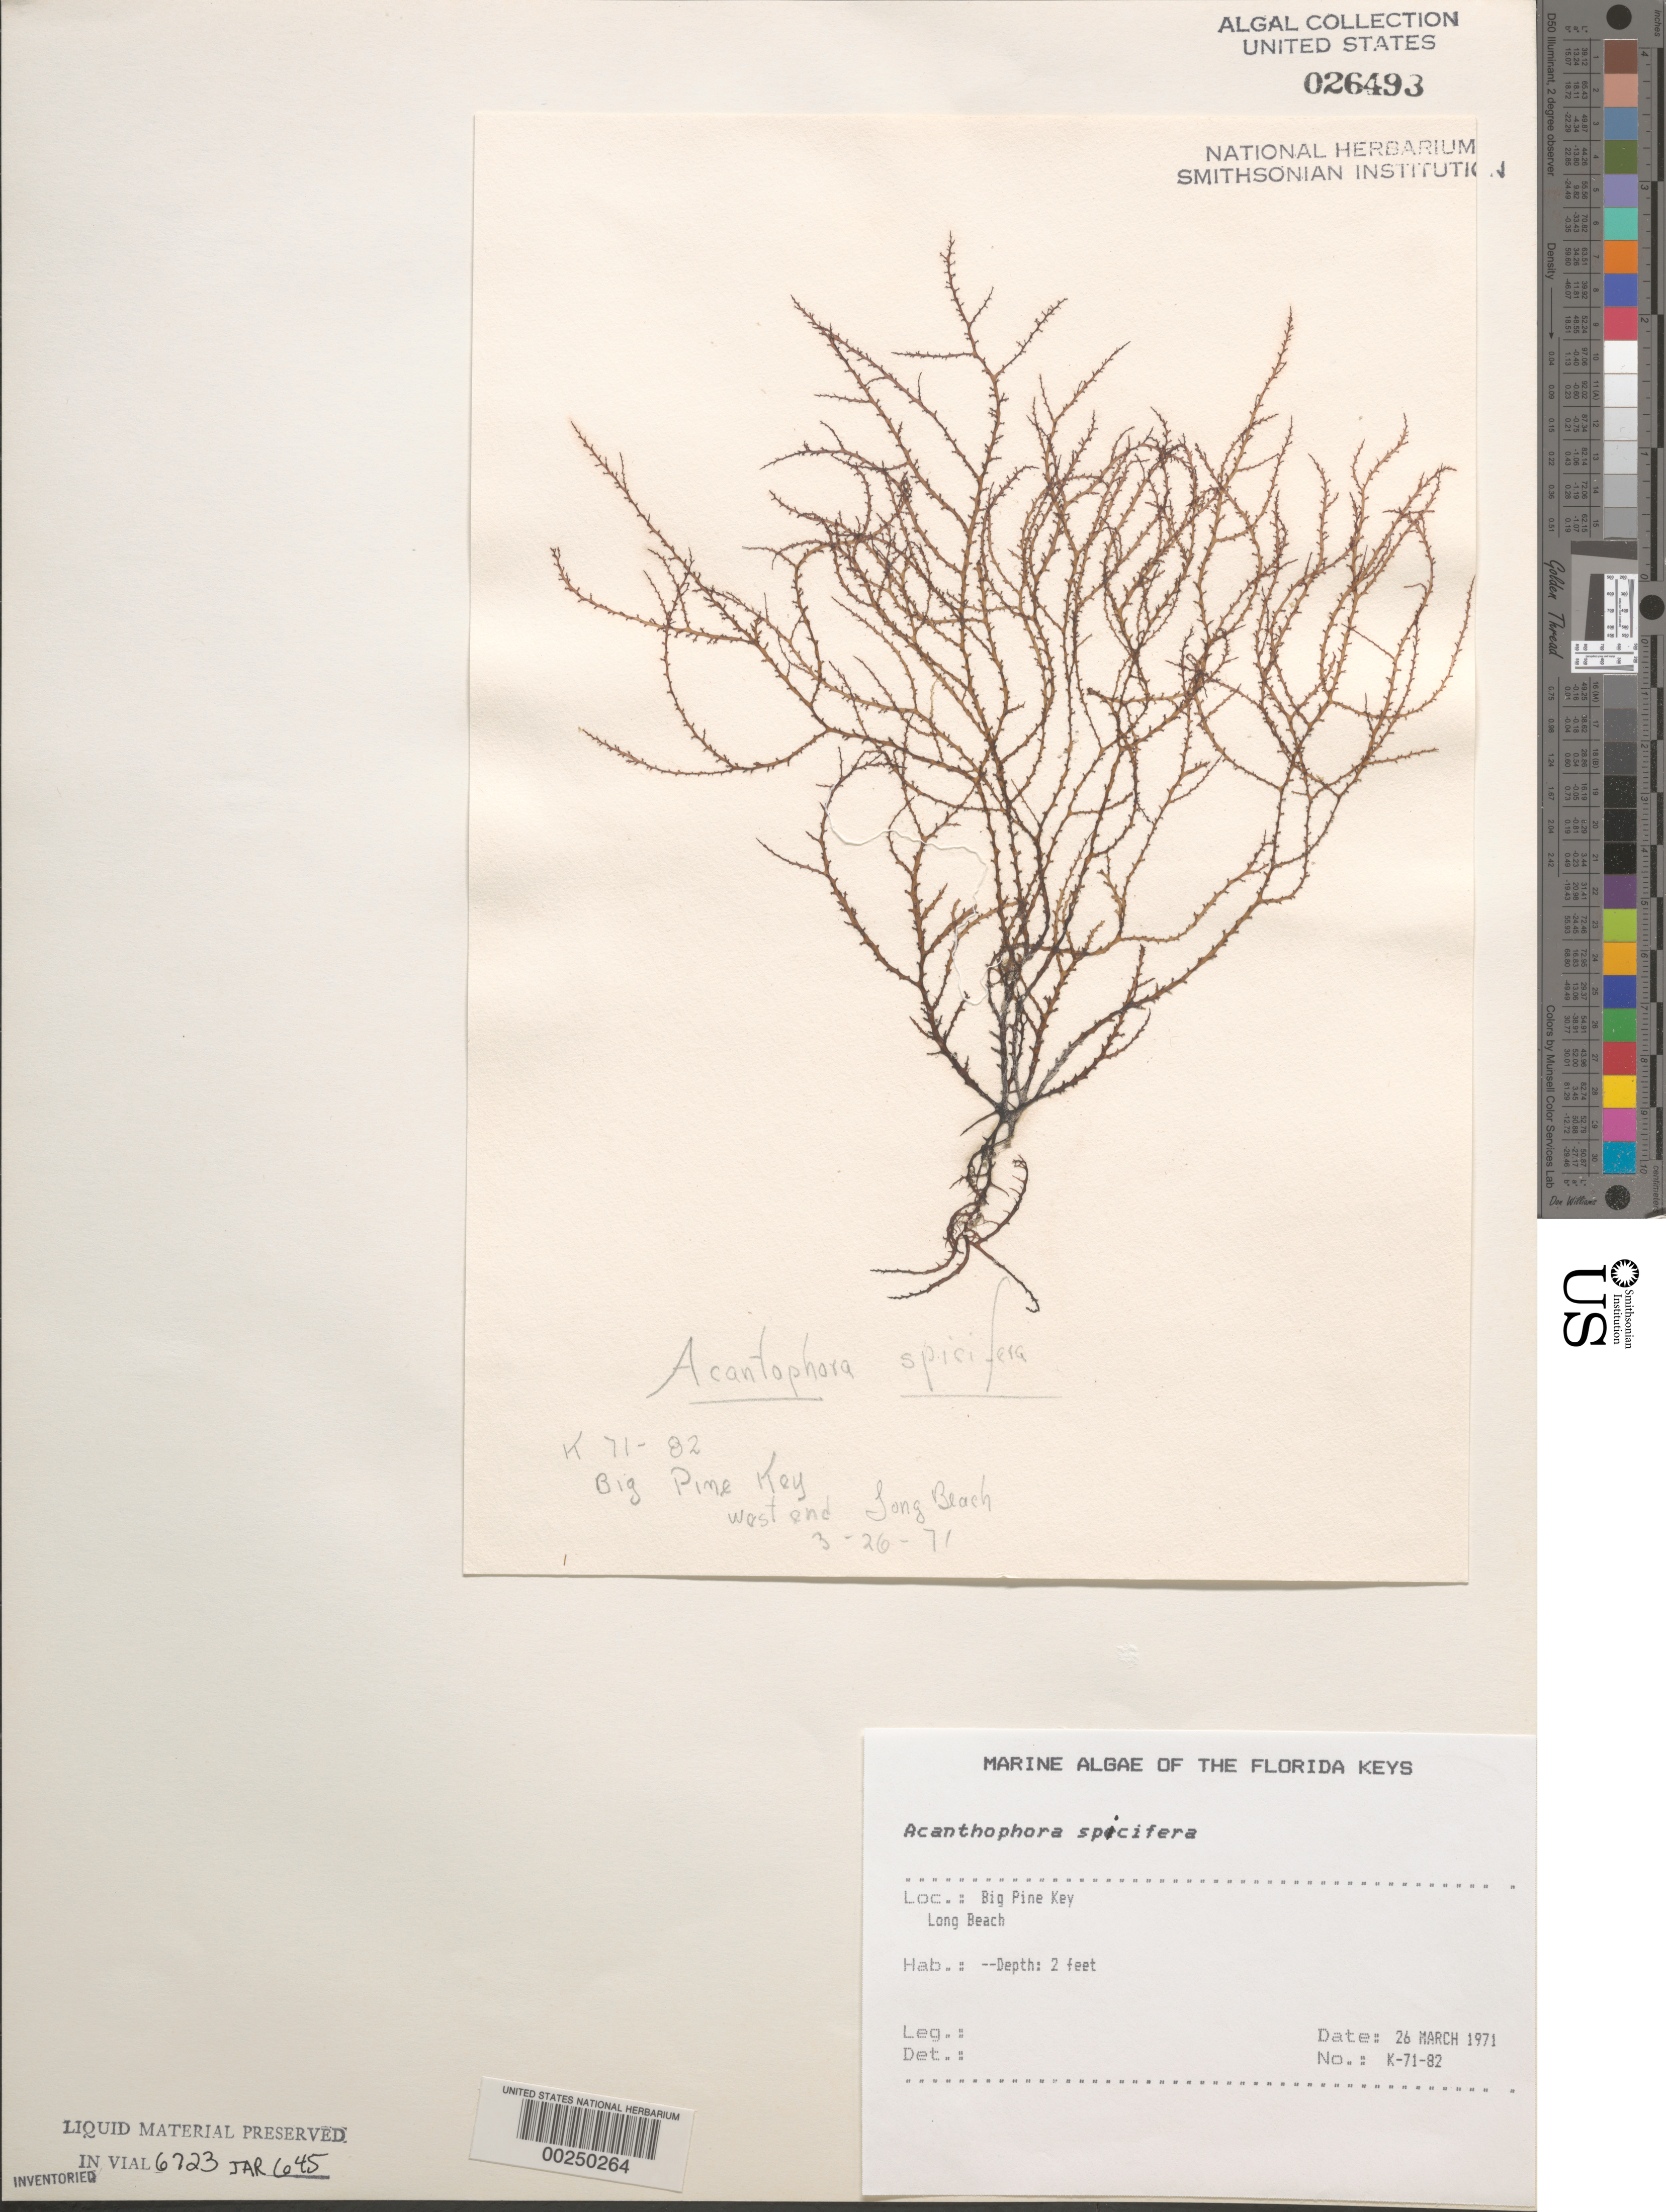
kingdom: Plantae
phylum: Rhodophyta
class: Florideophyceae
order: Ceramiales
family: Rhodomelaceae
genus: Acanthophora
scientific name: Acanthophora spicifera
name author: (Vahl) Børgesen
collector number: K-71-82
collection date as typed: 26 Mar 1971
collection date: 1971-03-26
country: United States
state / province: Florida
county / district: Monroe County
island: Big Pine Key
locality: Long Beach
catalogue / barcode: US 26493